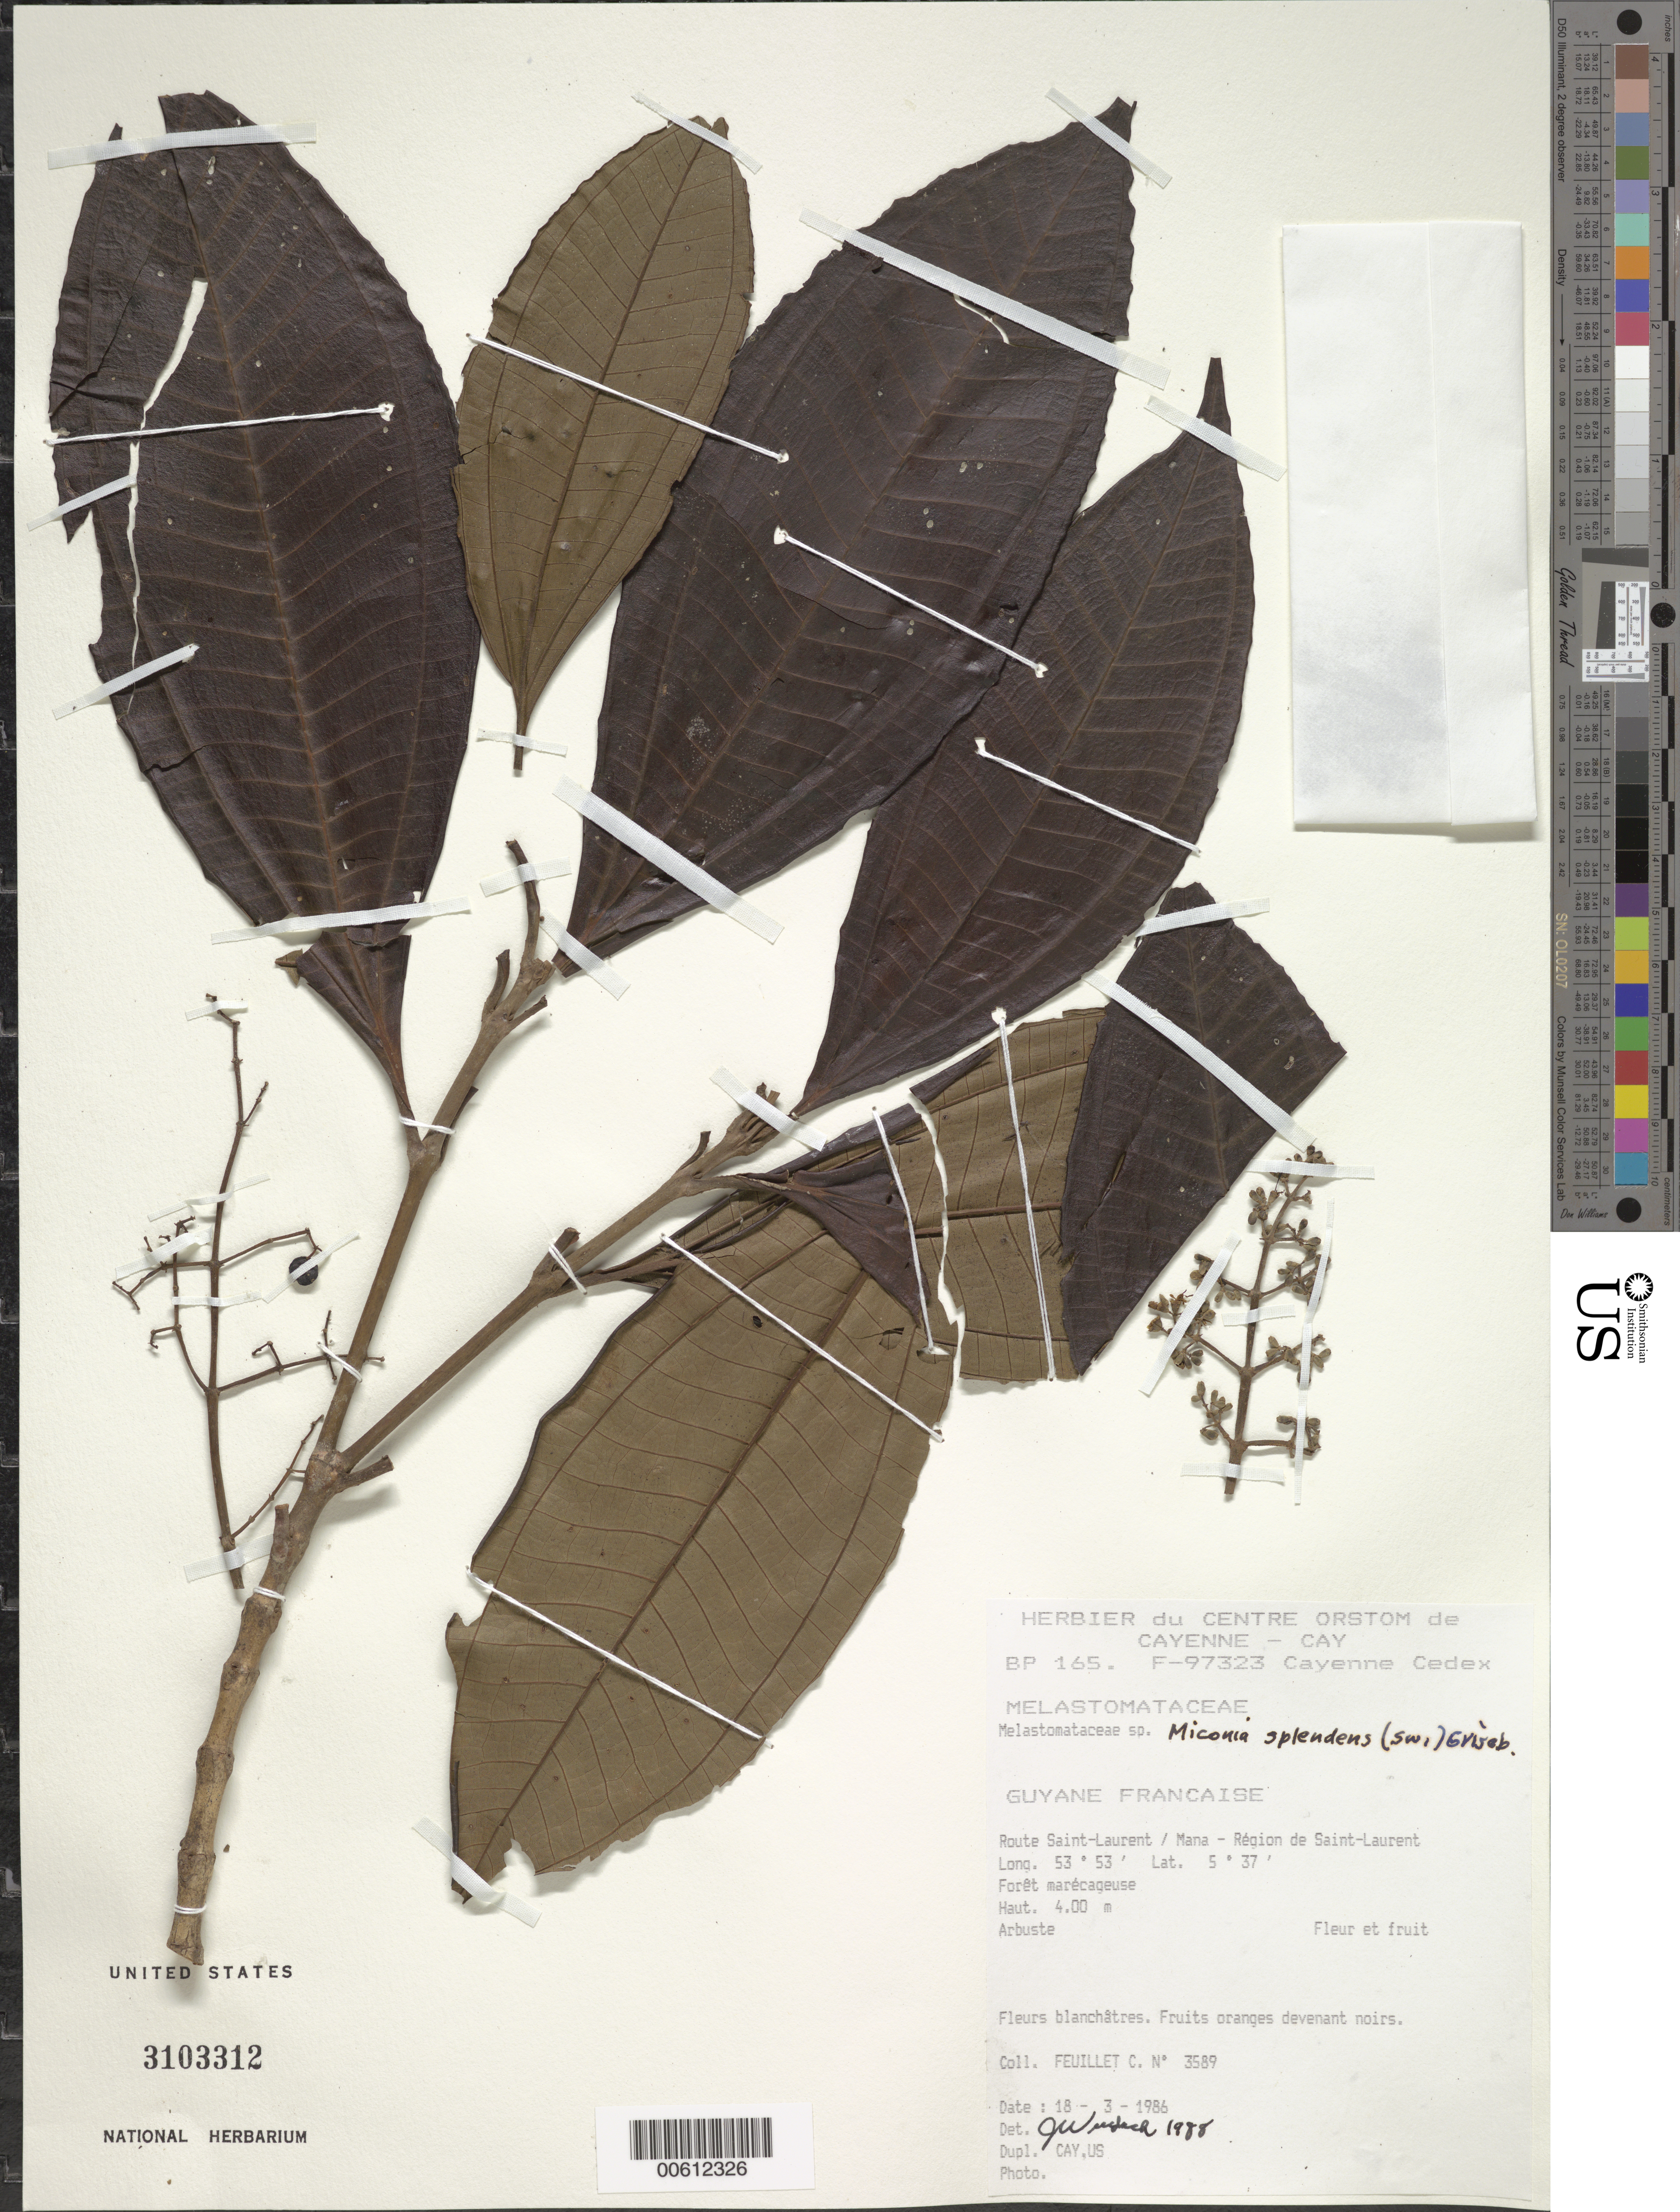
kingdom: Plantae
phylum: Tracheophyta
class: Magnoliopsida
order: Myrtales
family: Melastomataceae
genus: Miconia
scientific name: Miconia splendens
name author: (Sw.) Griseb.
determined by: Wurdack, John J., (US), US (UNITED STATES)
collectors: C. Feuillet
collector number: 3589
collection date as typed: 18-Mar-86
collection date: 1986-03-18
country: French Guiana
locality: Saint Laurent/Mana Route, region de Saint Laurent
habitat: Foret marecageuse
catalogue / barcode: US 3103312